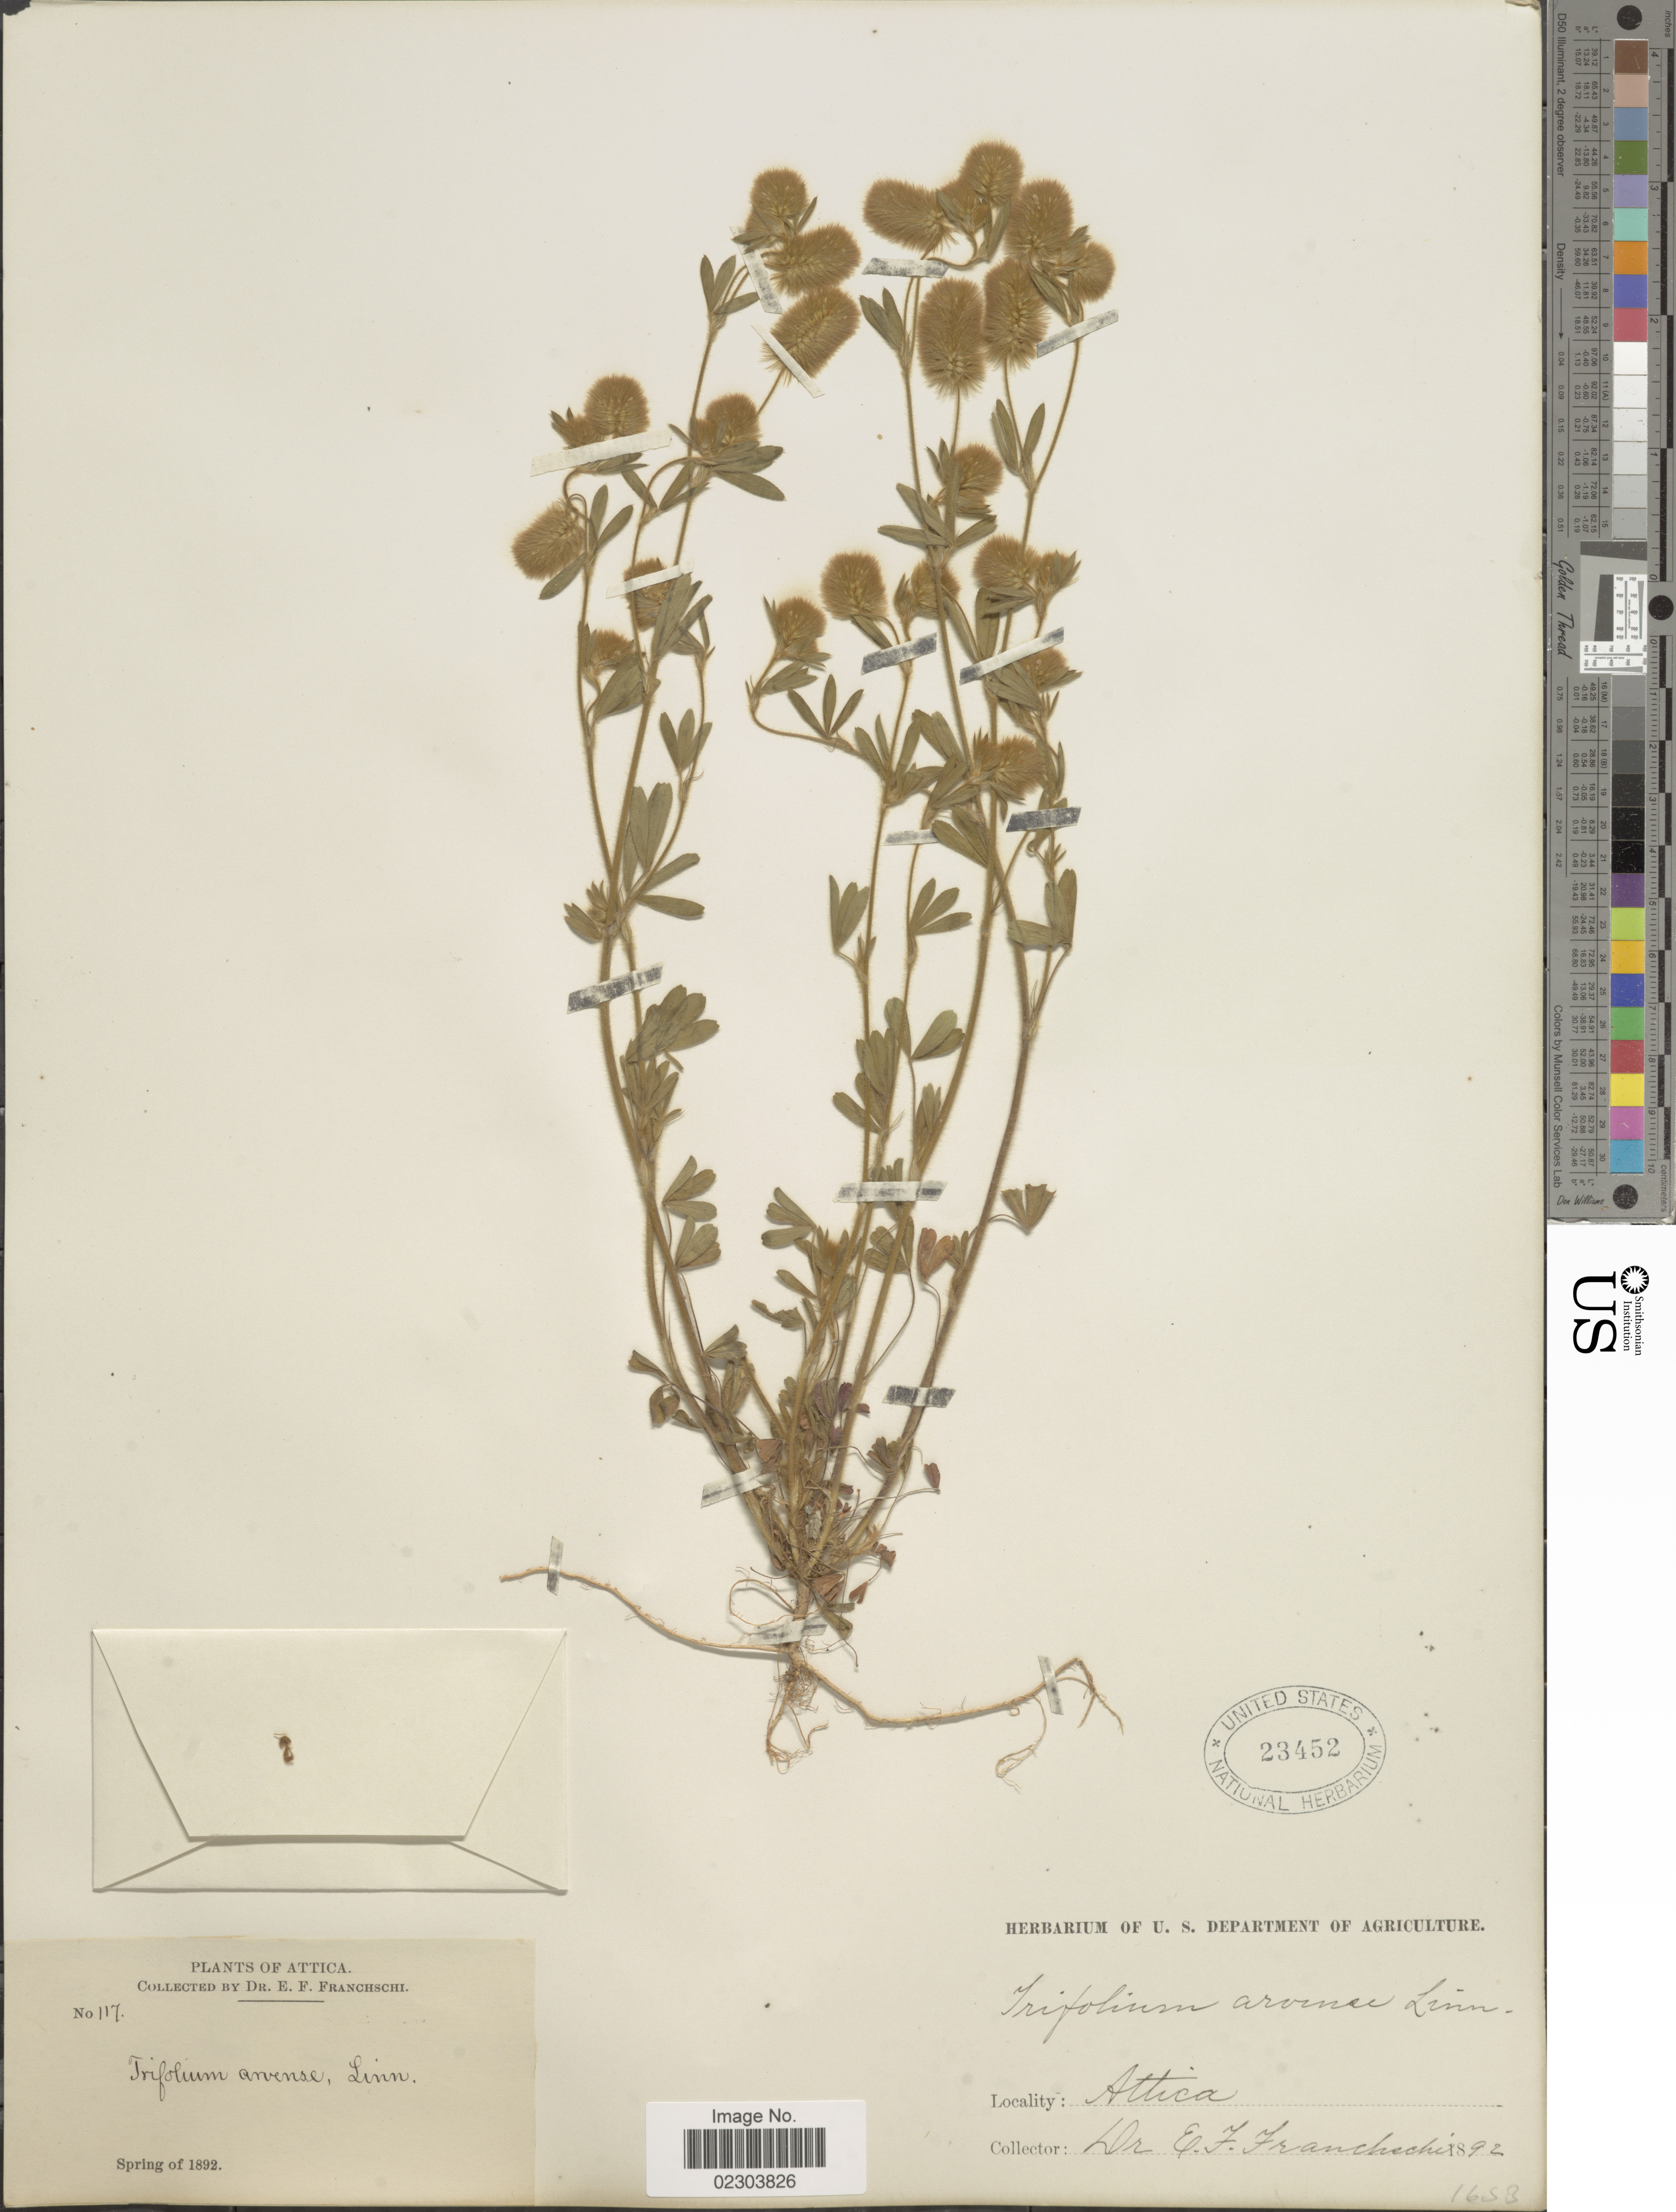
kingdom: Plantae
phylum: Tracheophyta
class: Magnoliopsida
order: Fabales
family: Fabaceae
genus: Trifolium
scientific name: Trifolium arvense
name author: L.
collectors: E. Franchschi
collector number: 117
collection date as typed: spring of 1892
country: Greece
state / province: Attica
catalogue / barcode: US 23452